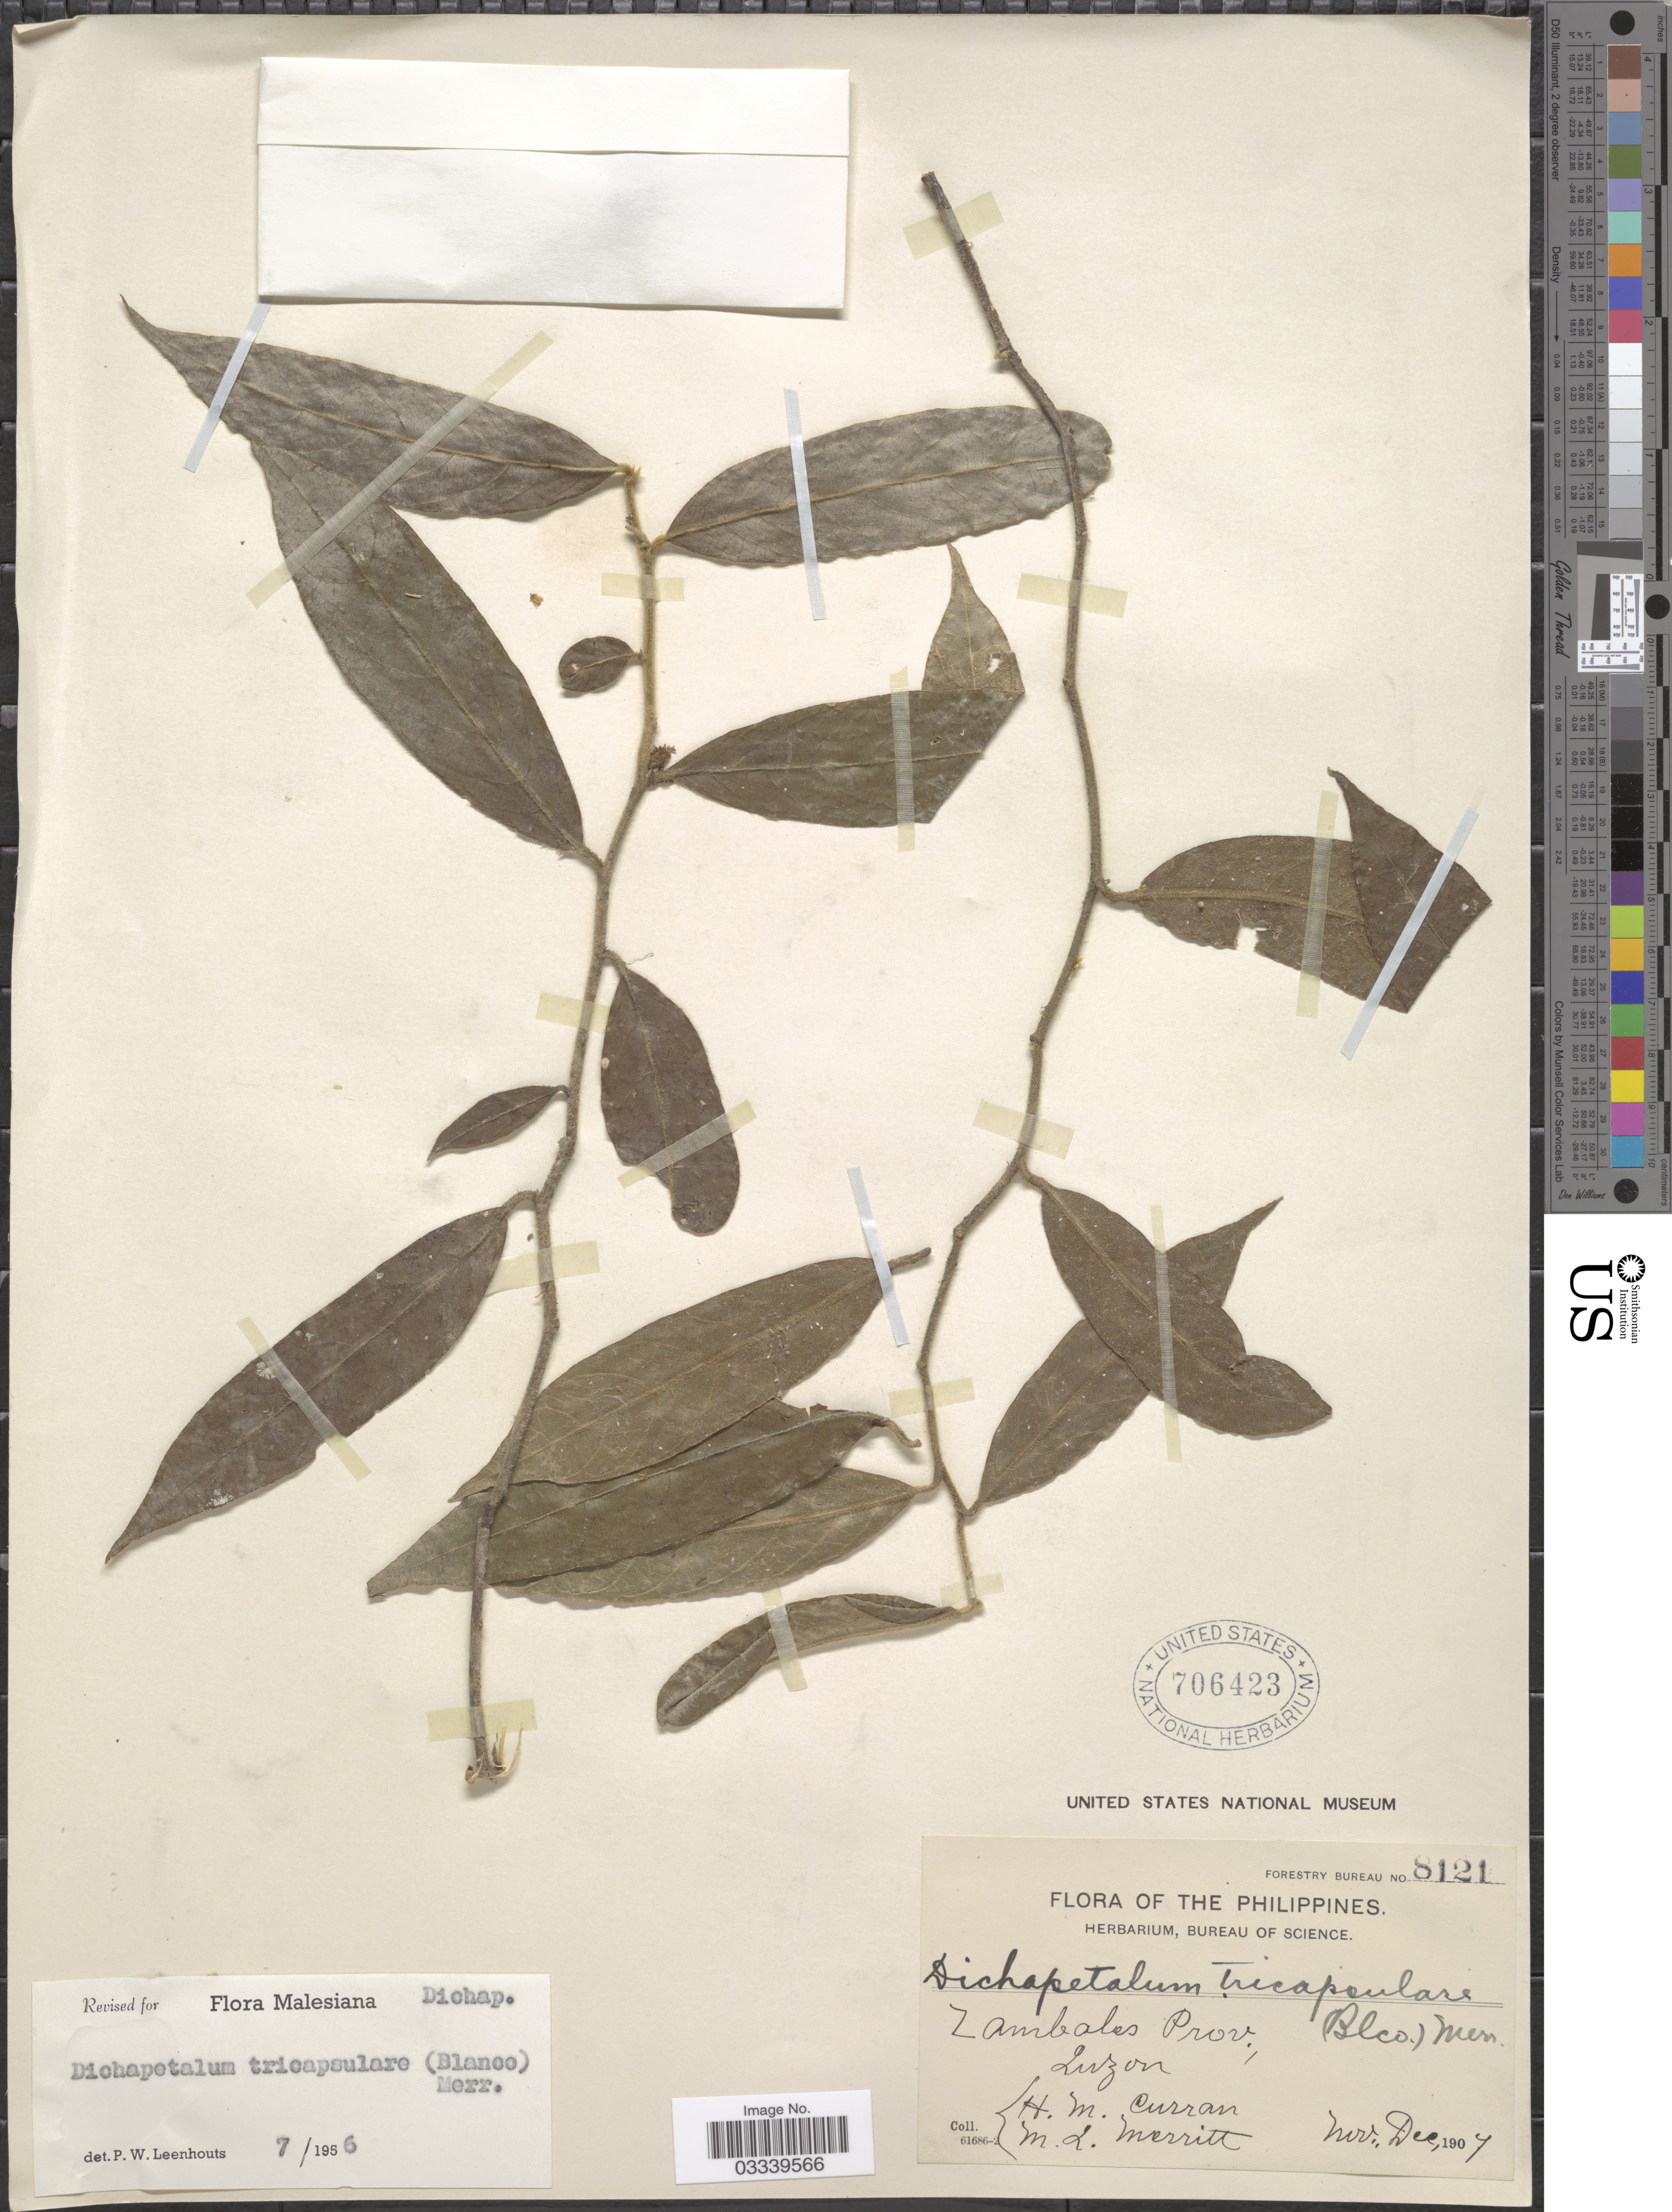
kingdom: Plantae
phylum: Tracheophyta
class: Magnoliopsida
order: Malpighiales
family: Dichapetalaceae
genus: Dichapetalum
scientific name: Dichapetalum tricapsulare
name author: (Blanco) Merr.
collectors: H. M. Curran & M. L. Merritt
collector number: Forestry Bureau 8121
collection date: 1907-11/1907-12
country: Philippines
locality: Zambales Prov., Luzon.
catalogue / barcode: US 706423